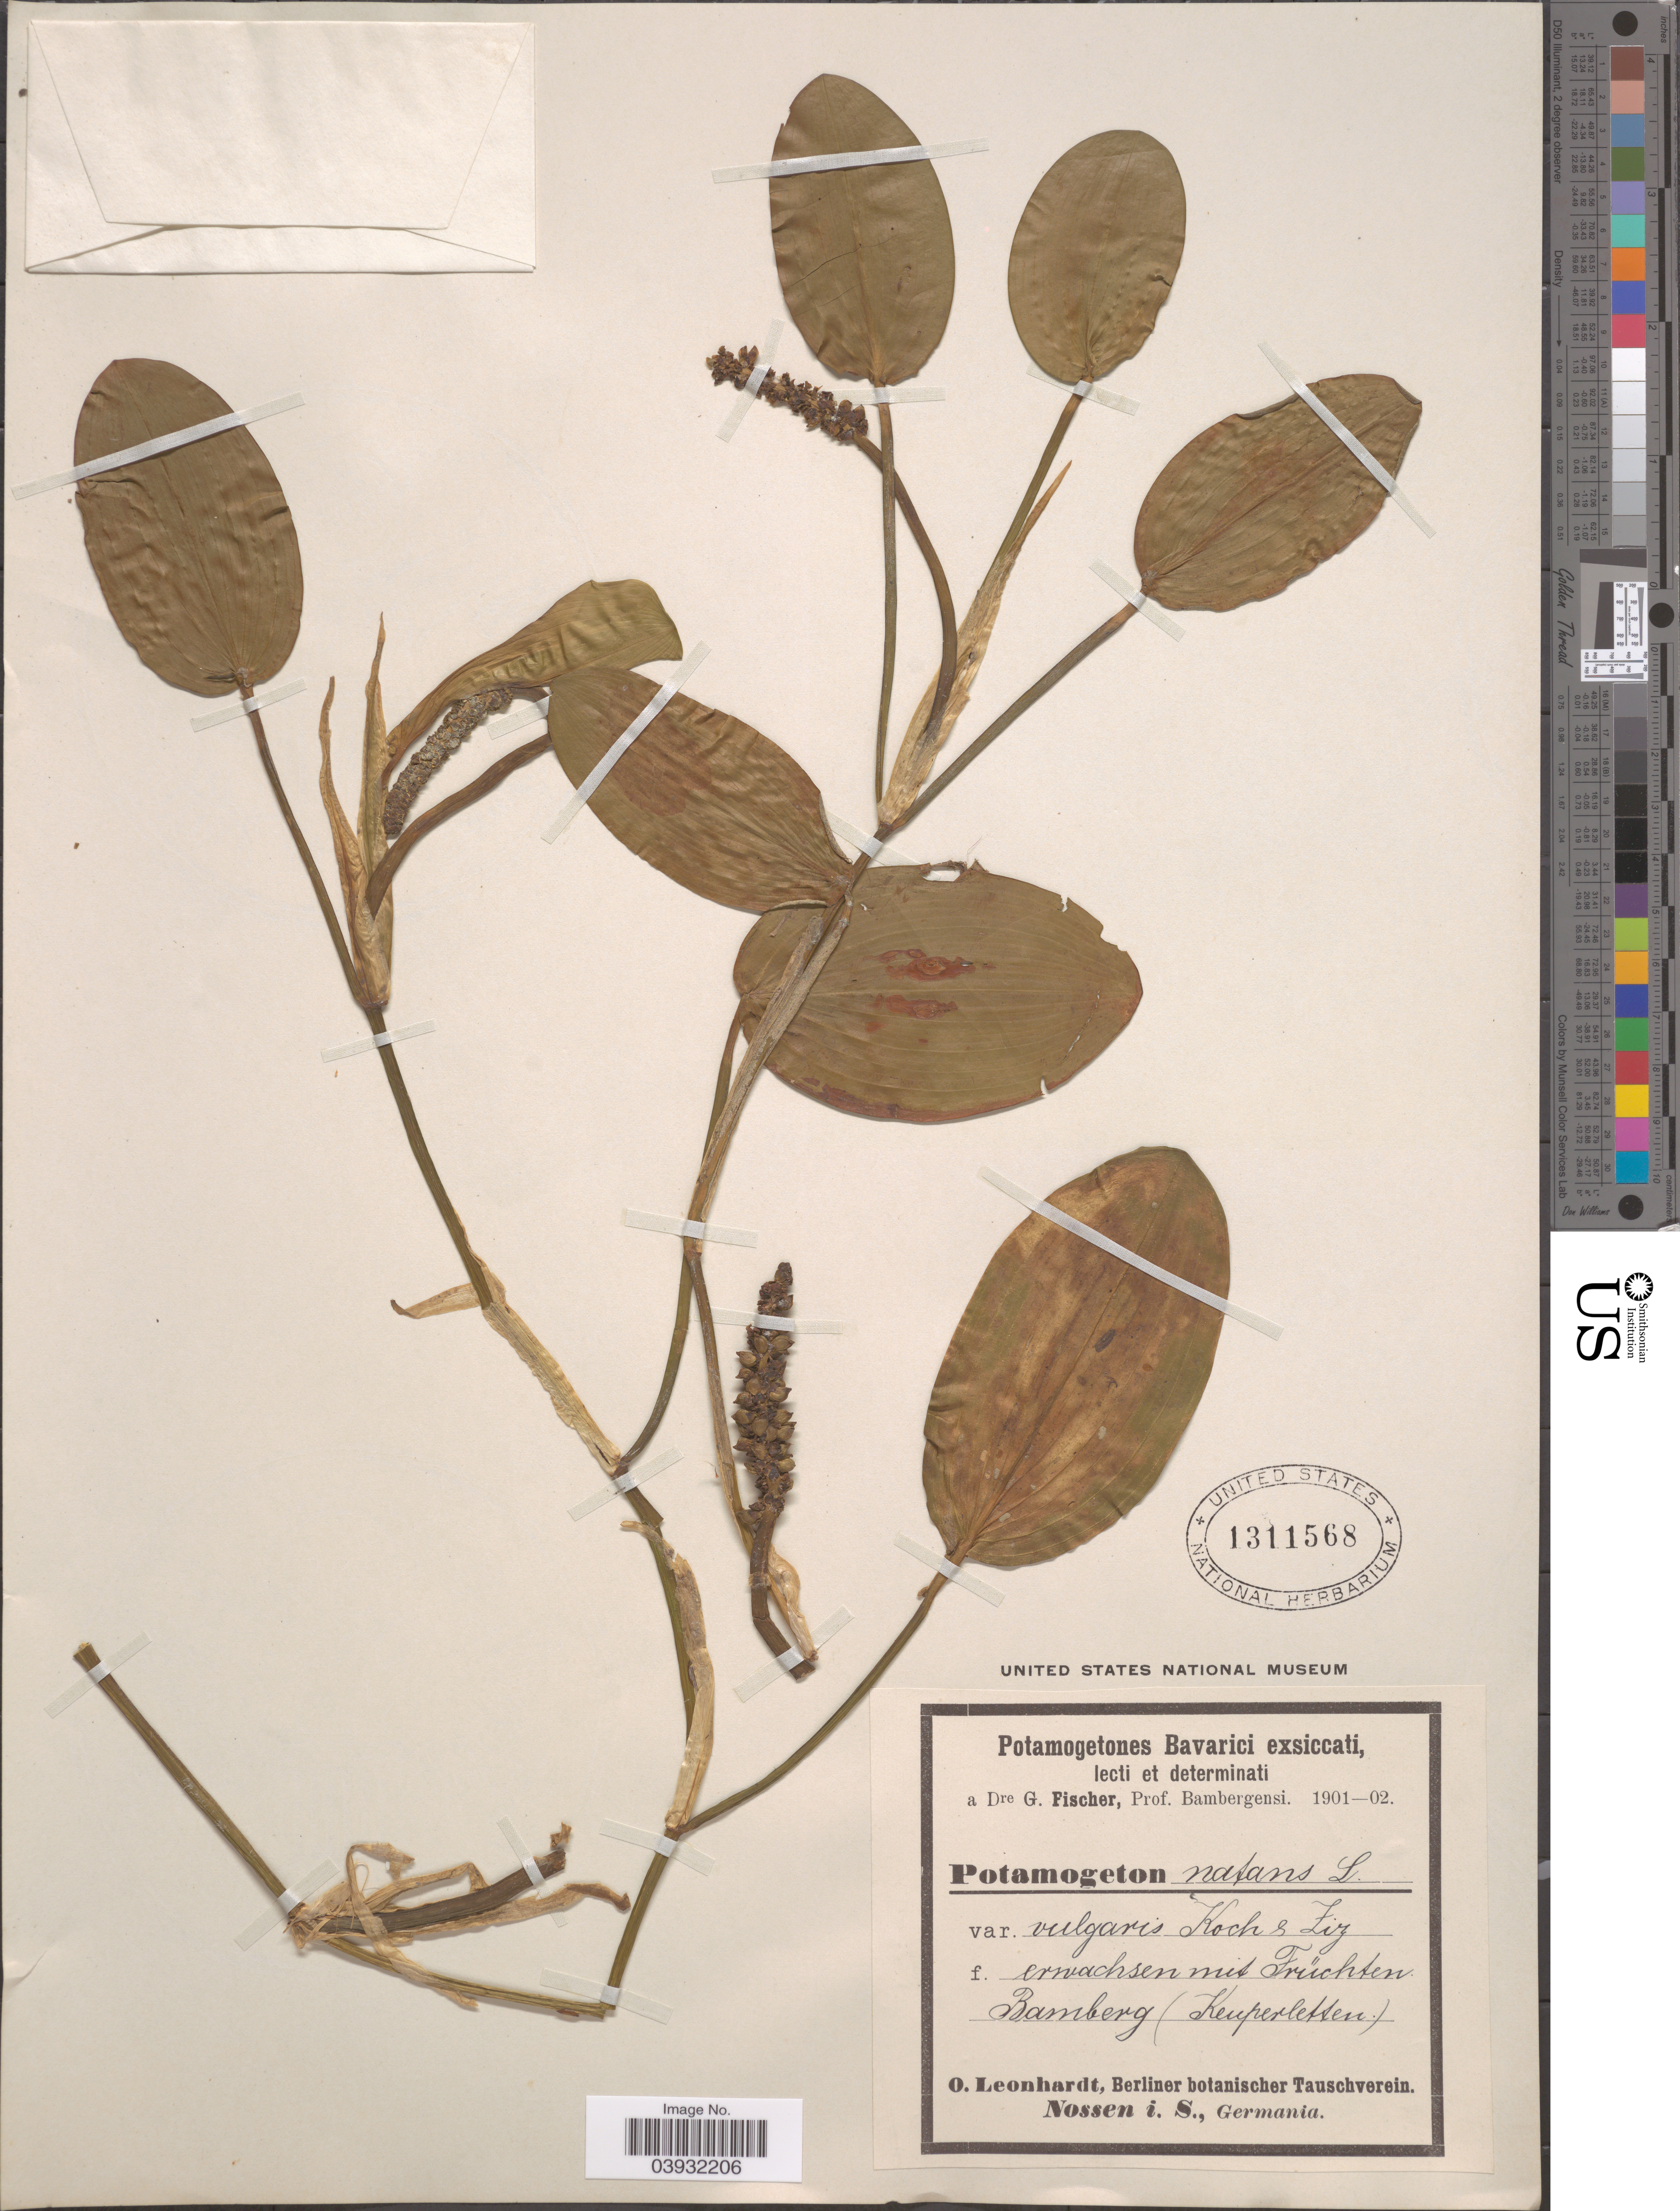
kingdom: Plantae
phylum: Tracheophyta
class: Liliopsida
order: Alismatales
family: Potamogetonaceae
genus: Potamogeton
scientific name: Potamogeton natans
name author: L.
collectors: O. Leonhardt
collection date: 1901/1902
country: Germany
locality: Bamberg (Keuperletten). Nossen i. S.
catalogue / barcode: US 1311568